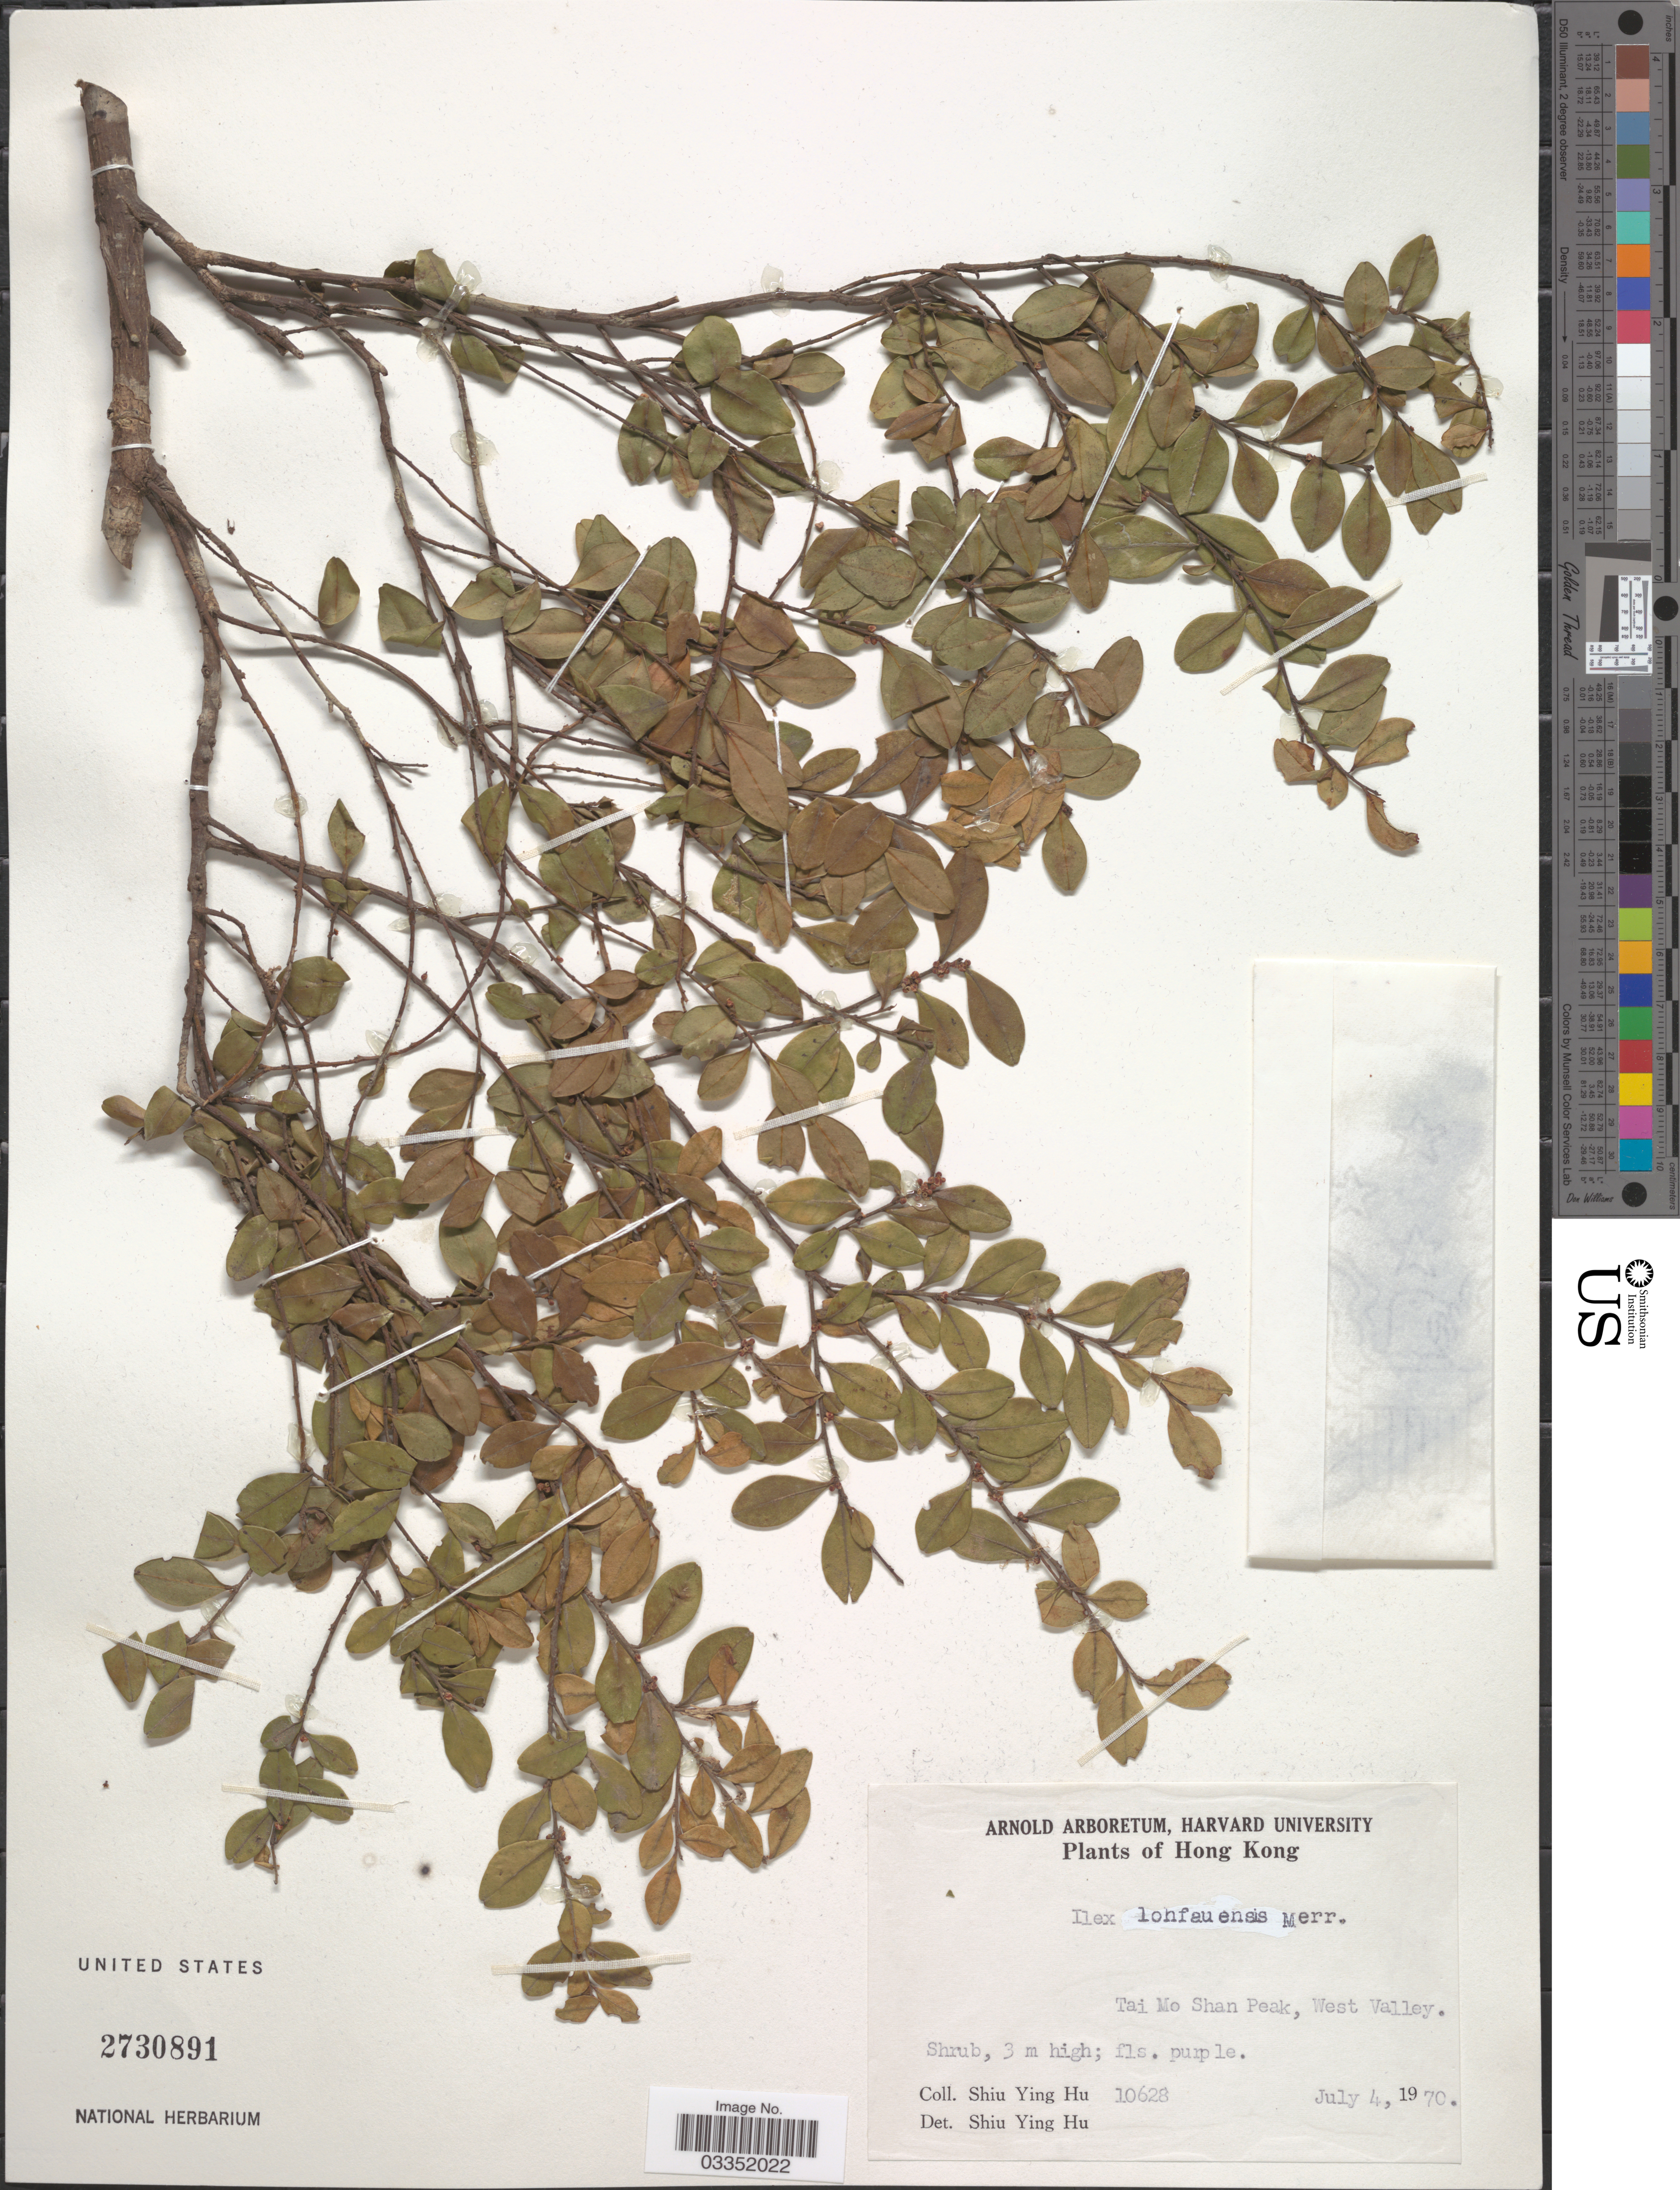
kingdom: Plantae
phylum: Tracheophyta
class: Magnoliopsida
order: Aquifoliales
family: Aquifoliaceae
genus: Ilex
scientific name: Ilex lohfauensis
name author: Merr.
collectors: S. Y. Hu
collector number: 10628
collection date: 1970-07-04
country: China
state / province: Hong Kong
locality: Tai Mo Shan Peak, West Valley.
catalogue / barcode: US 2730891